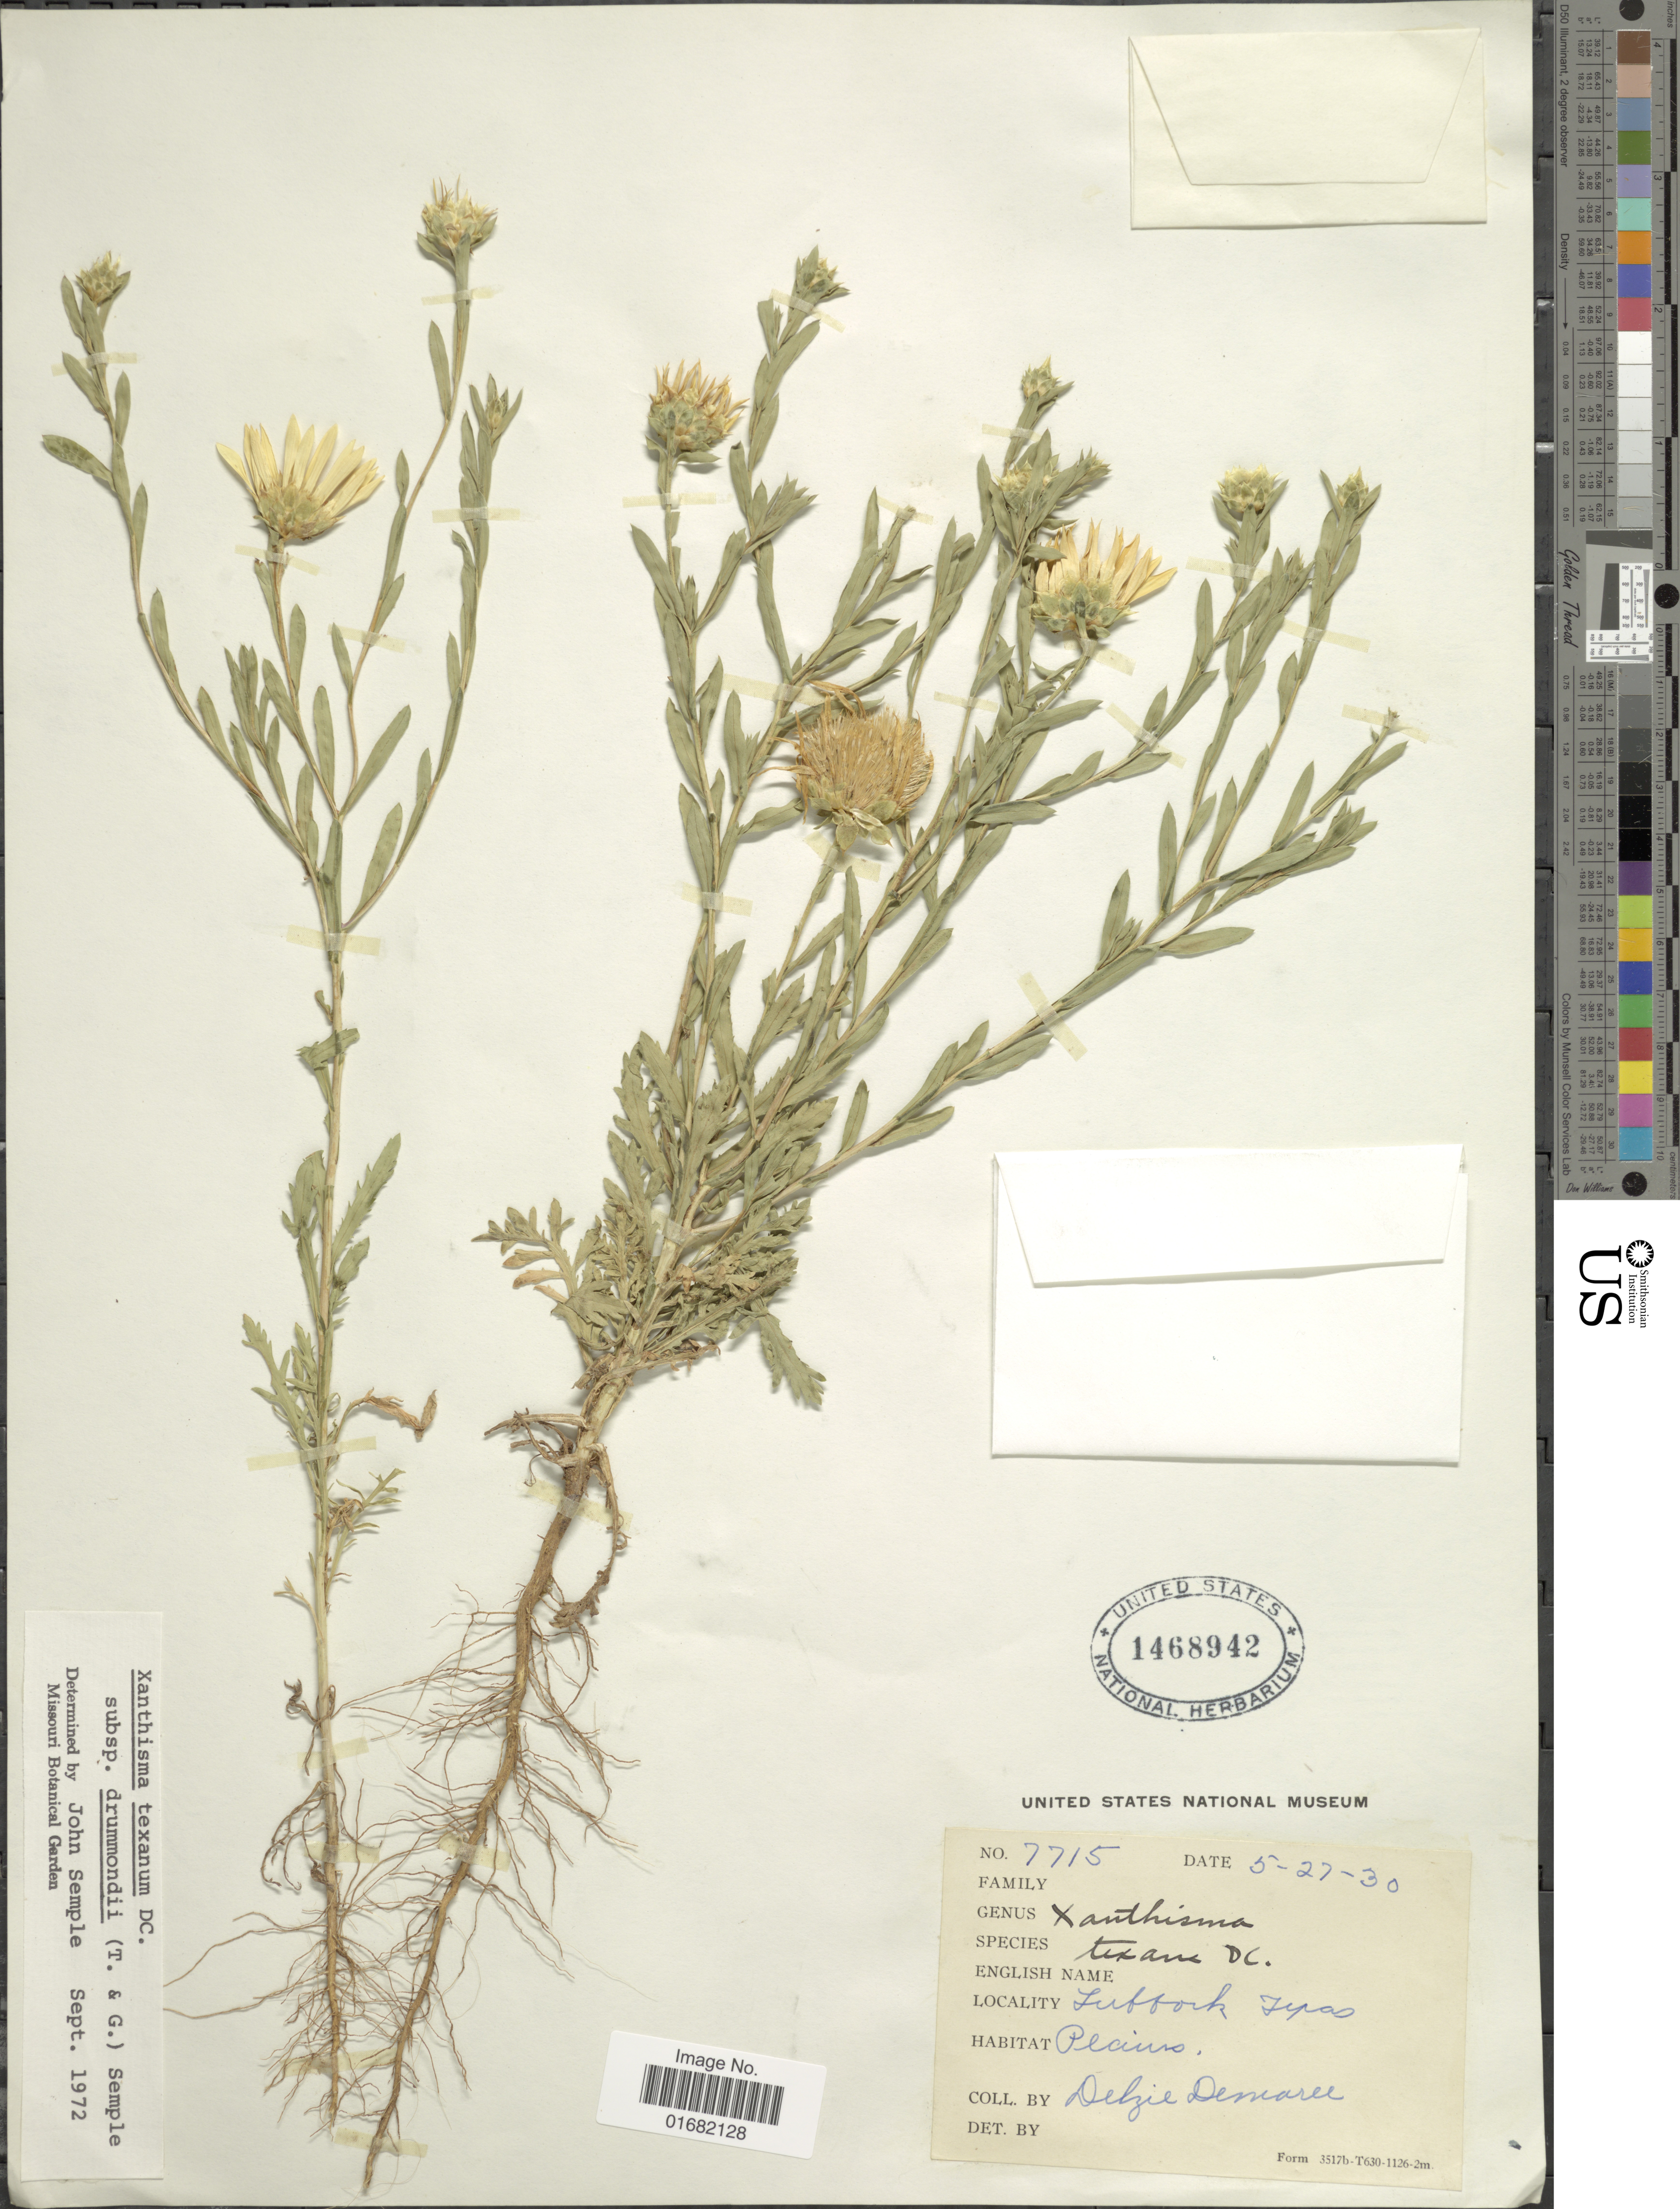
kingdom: Plantae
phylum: Tracheophyta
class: Magnoliopsida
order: Asterales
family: Asteraceae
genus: Xanthisma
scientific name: Xanthisma texanum subsp. drummondii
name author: (Torr. & A. Gray) Semple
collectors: D. Demaree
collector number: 7715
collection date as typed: Transcribed d/m/y: 27/5/30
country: United States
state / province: Texas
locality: Suffolk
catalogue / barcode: US 1468942